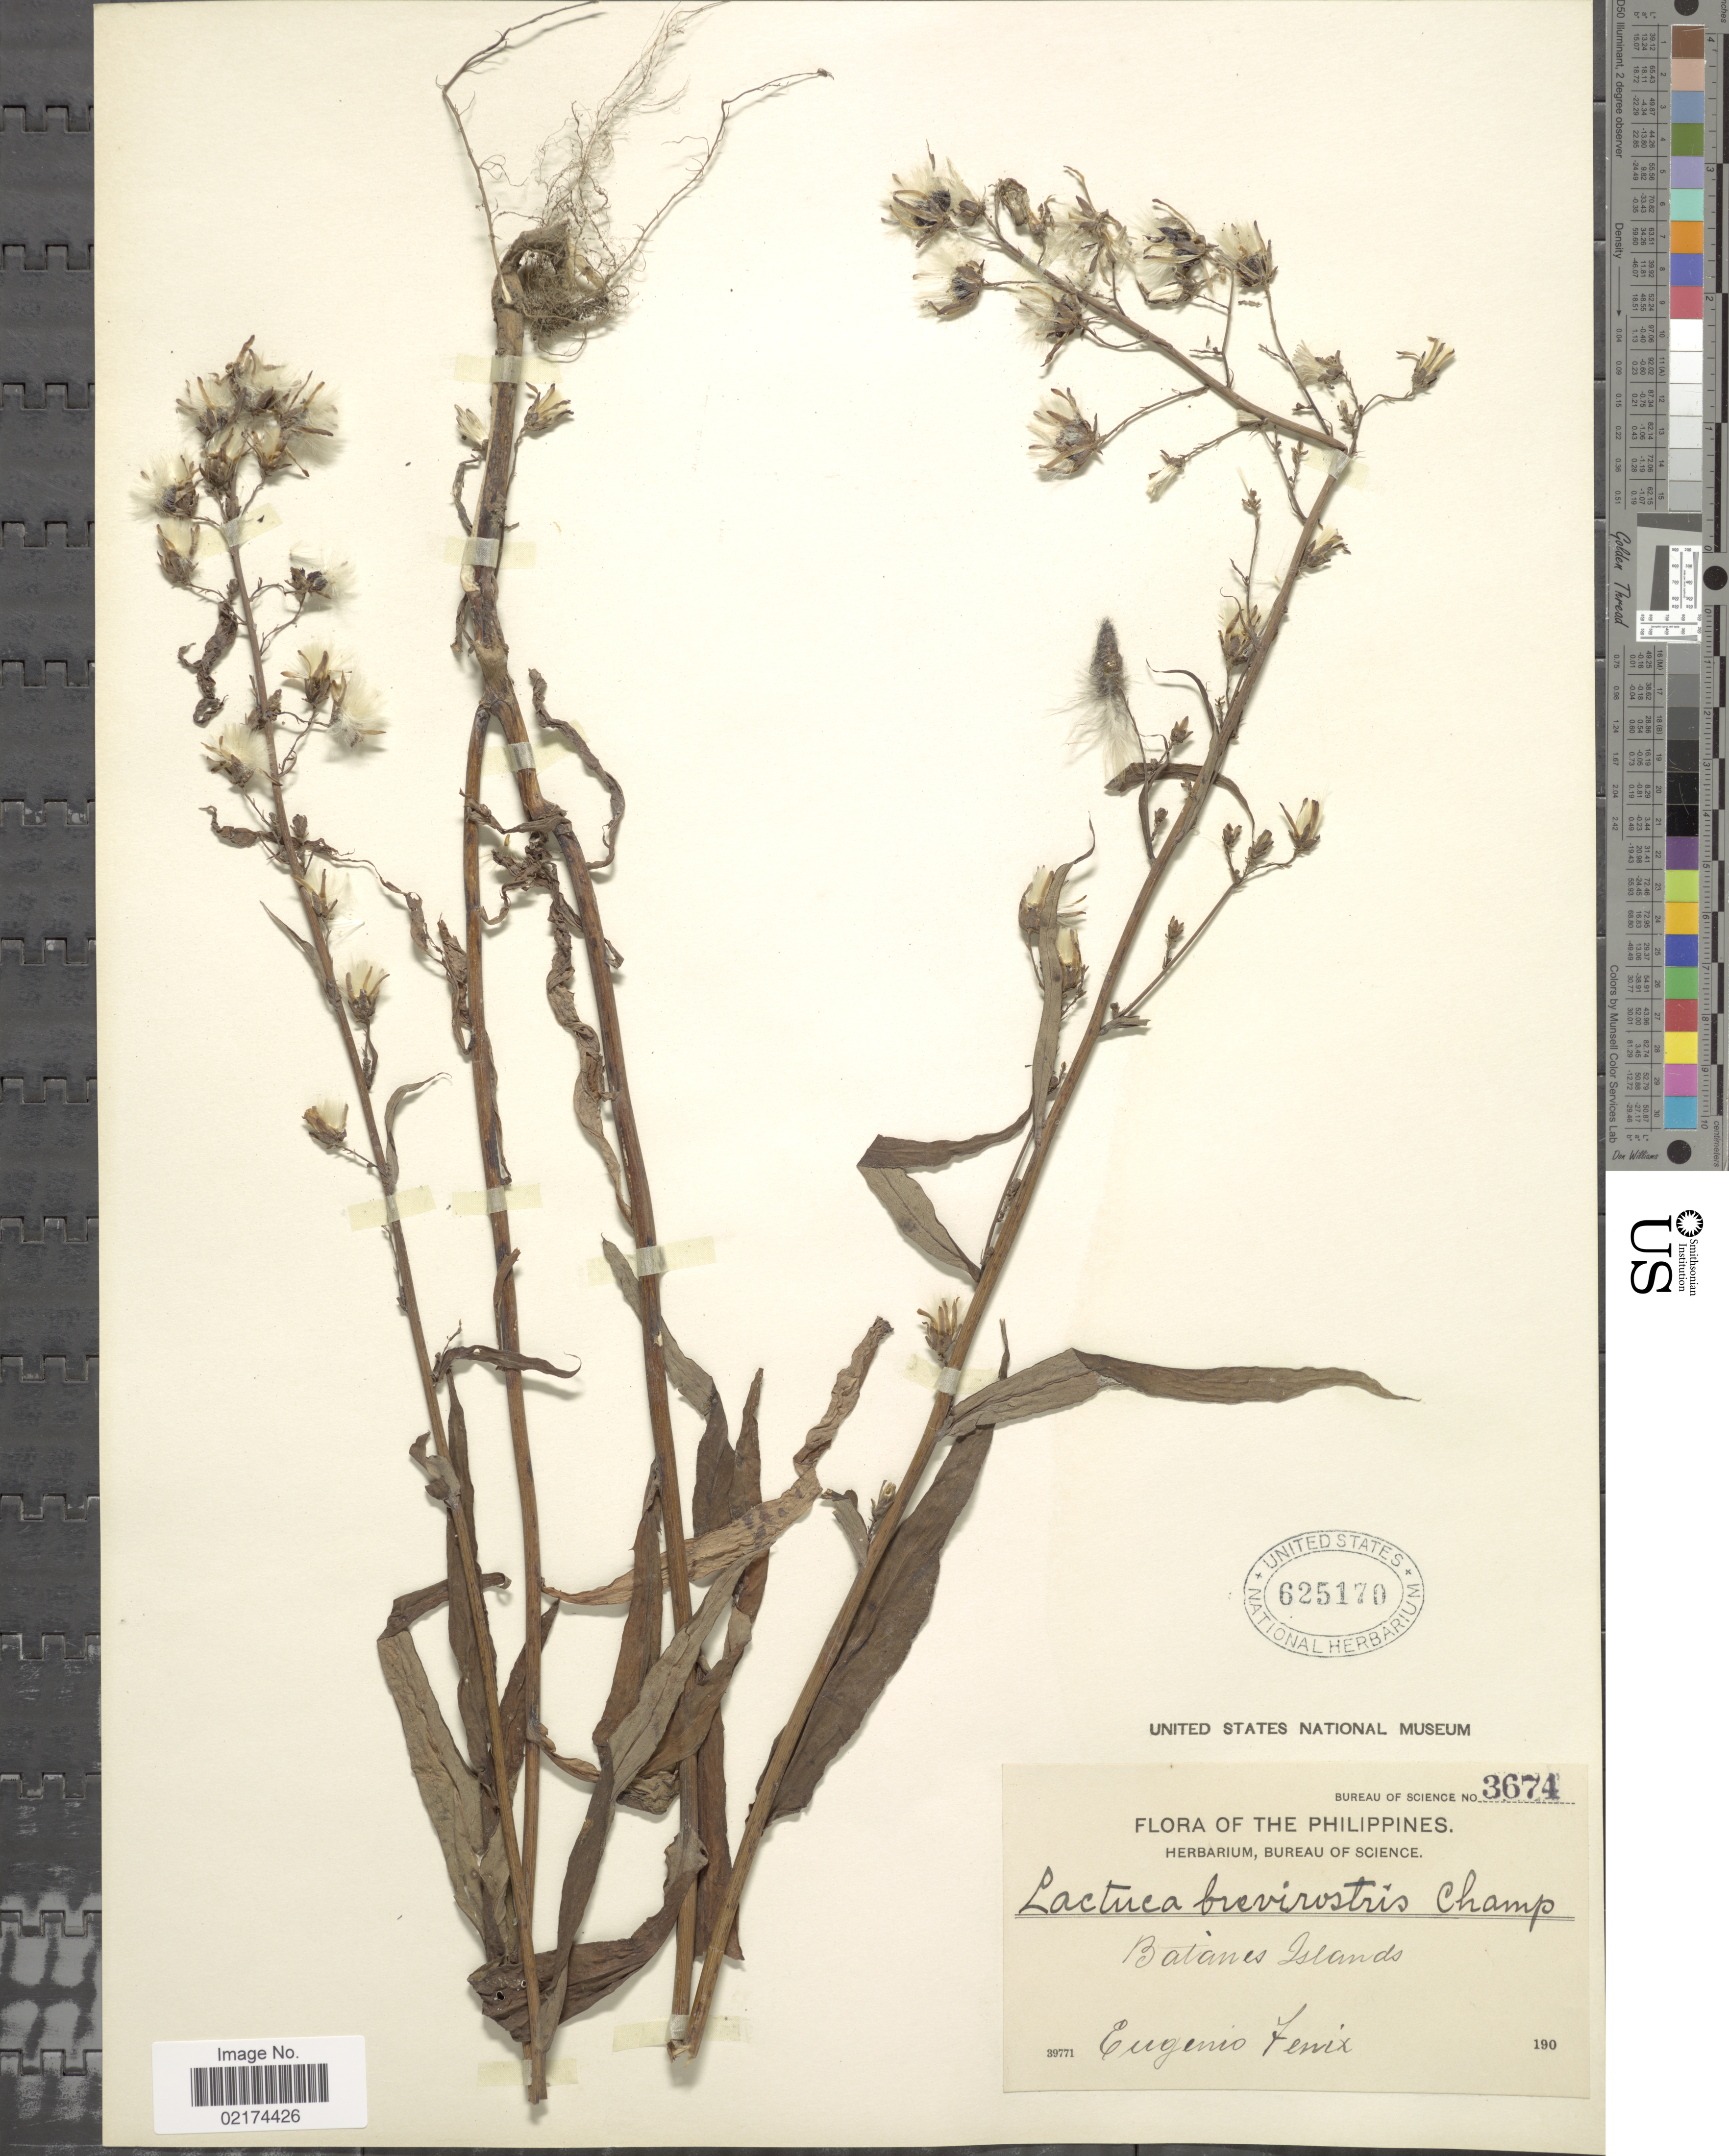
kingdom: Plantae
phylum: Tracheophyta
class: Magnoliopsida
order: Asterales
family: Asteraceae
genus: Lactuca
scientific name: Lactuca indica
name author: L.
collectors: E. Fénix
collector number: Bureau Of Science 3674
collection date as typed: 190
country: Philippines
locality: Batanes Island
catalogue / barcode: US 625170